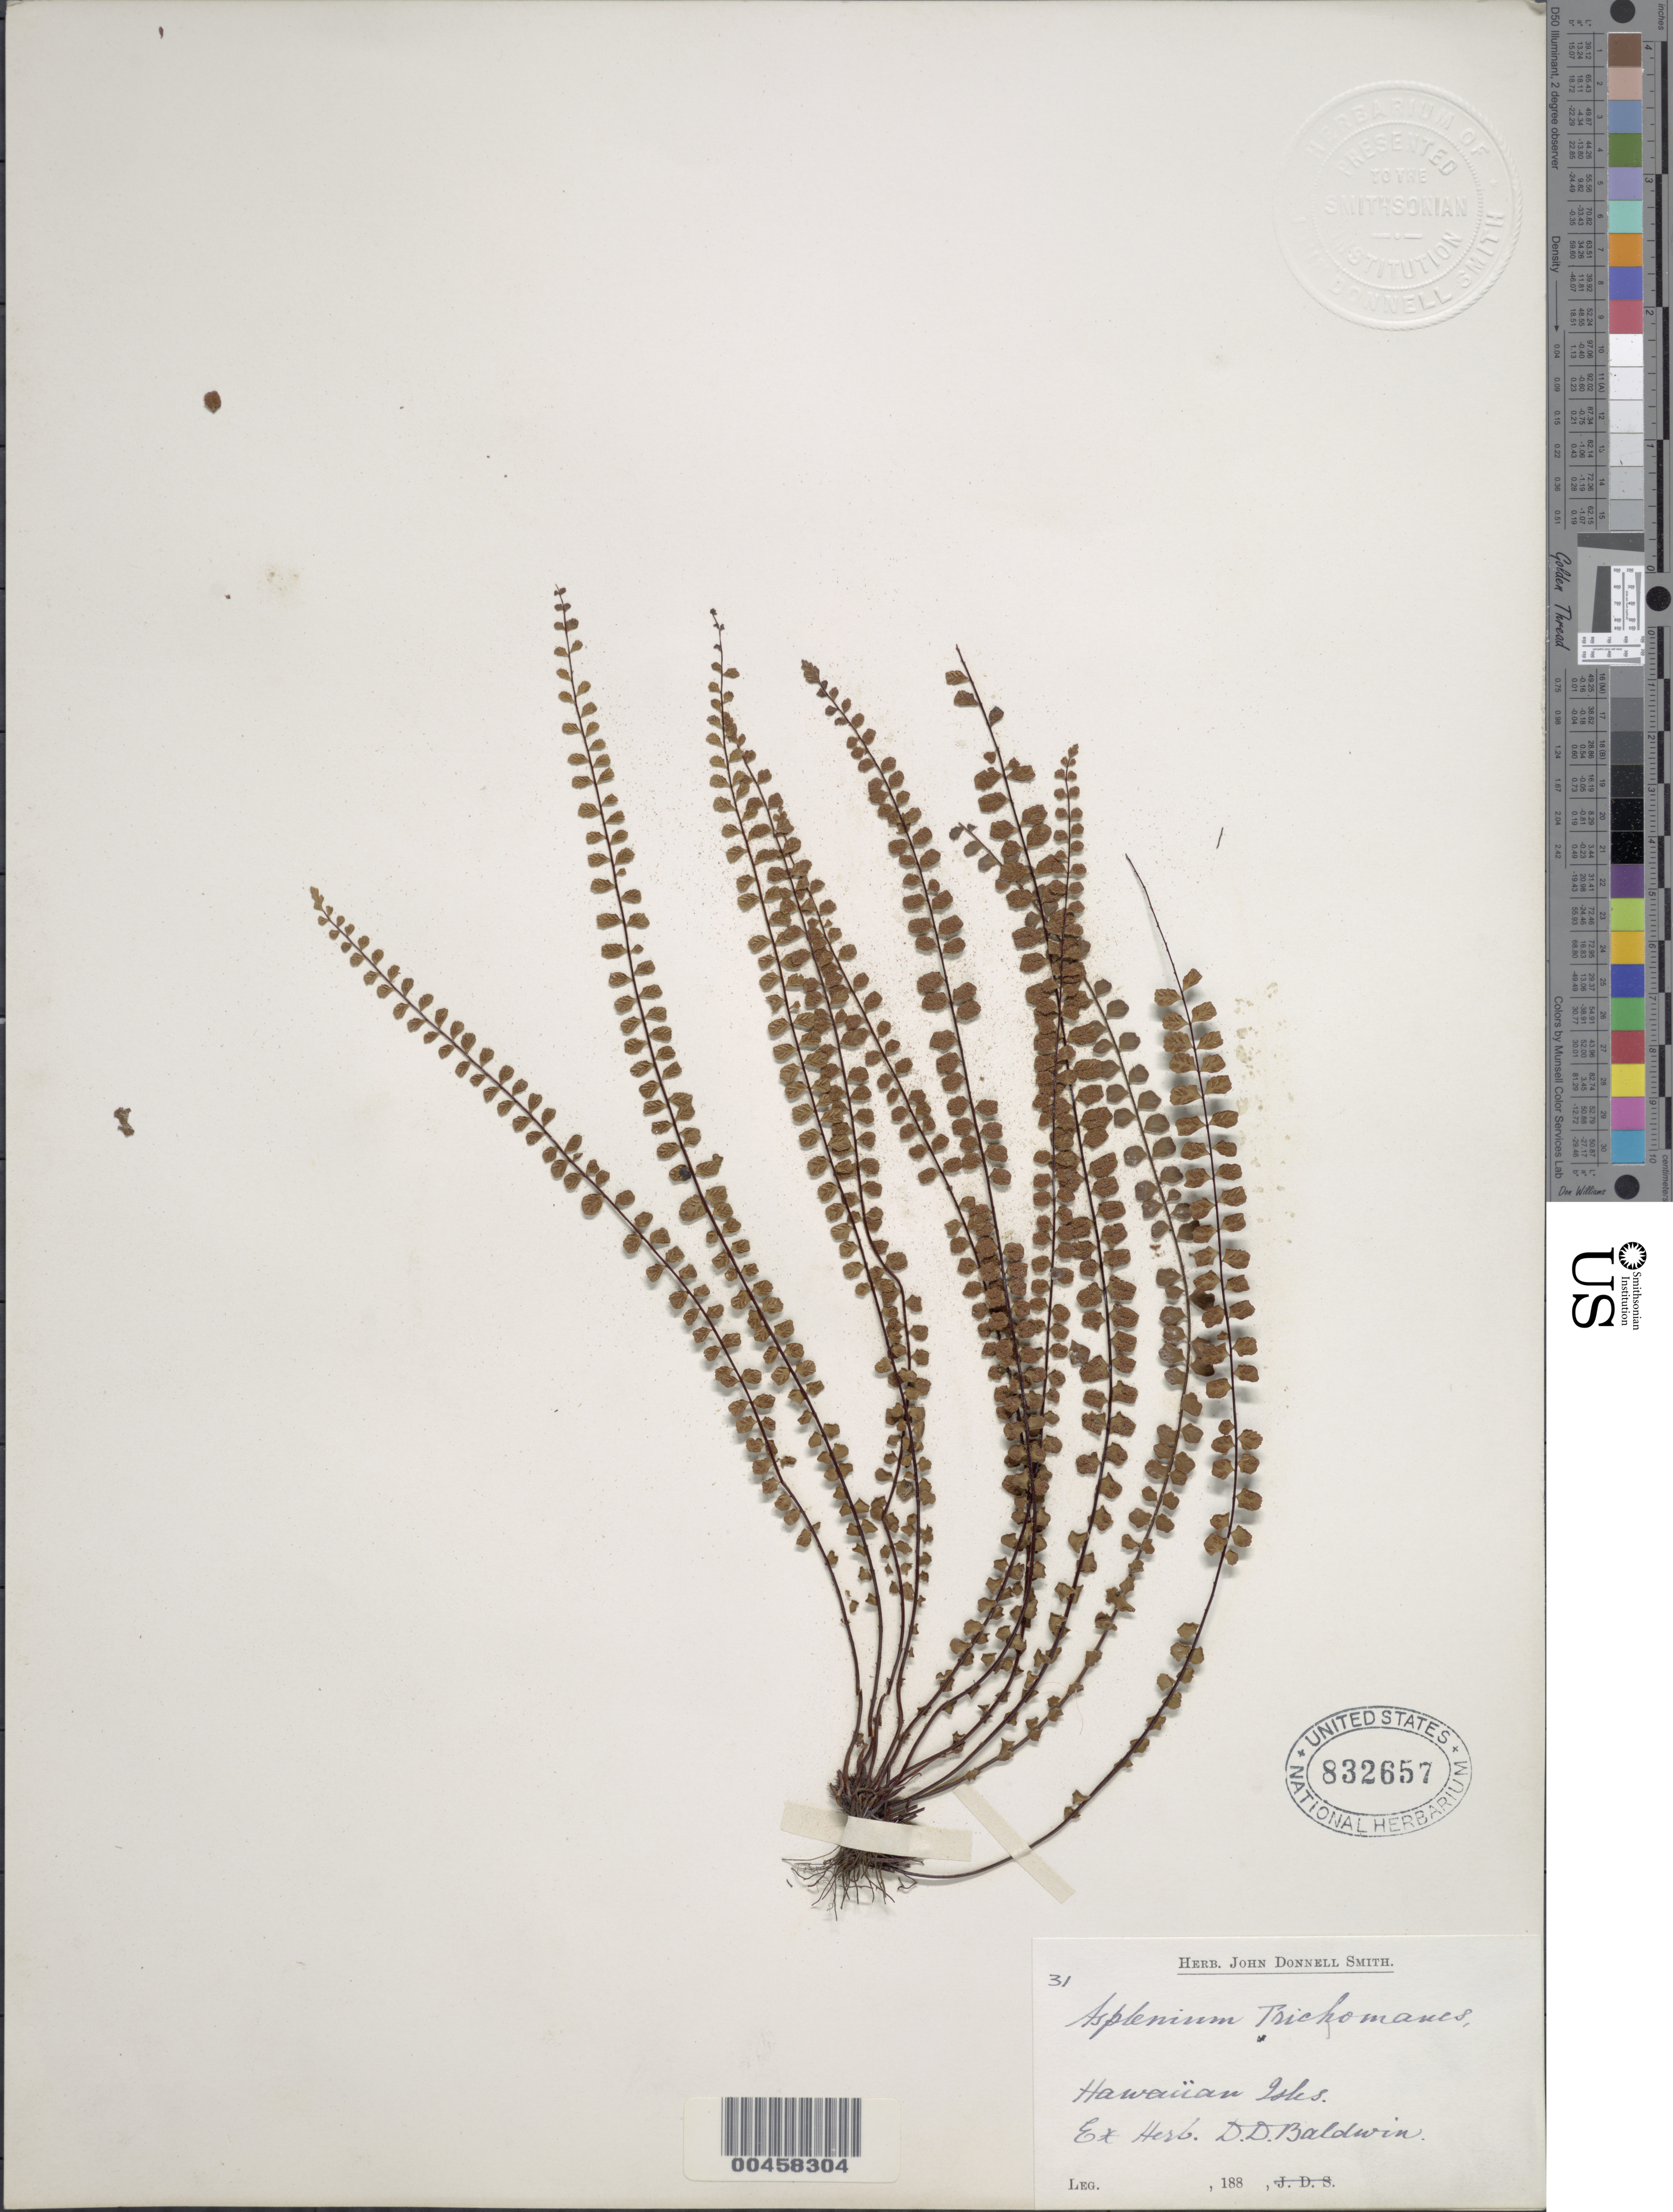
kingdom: Plantae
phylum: Tracheophyta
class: Polypodiopsida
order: Polypodiales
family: Aspleniaceae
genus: Asplenium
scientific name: Asplenium trichomanes subsp. densum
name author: (Brack.) W.H. Wagner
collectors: D. Baldwin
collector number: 31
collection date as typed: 188-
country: United States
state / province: Hawaii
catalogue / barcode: US 832657